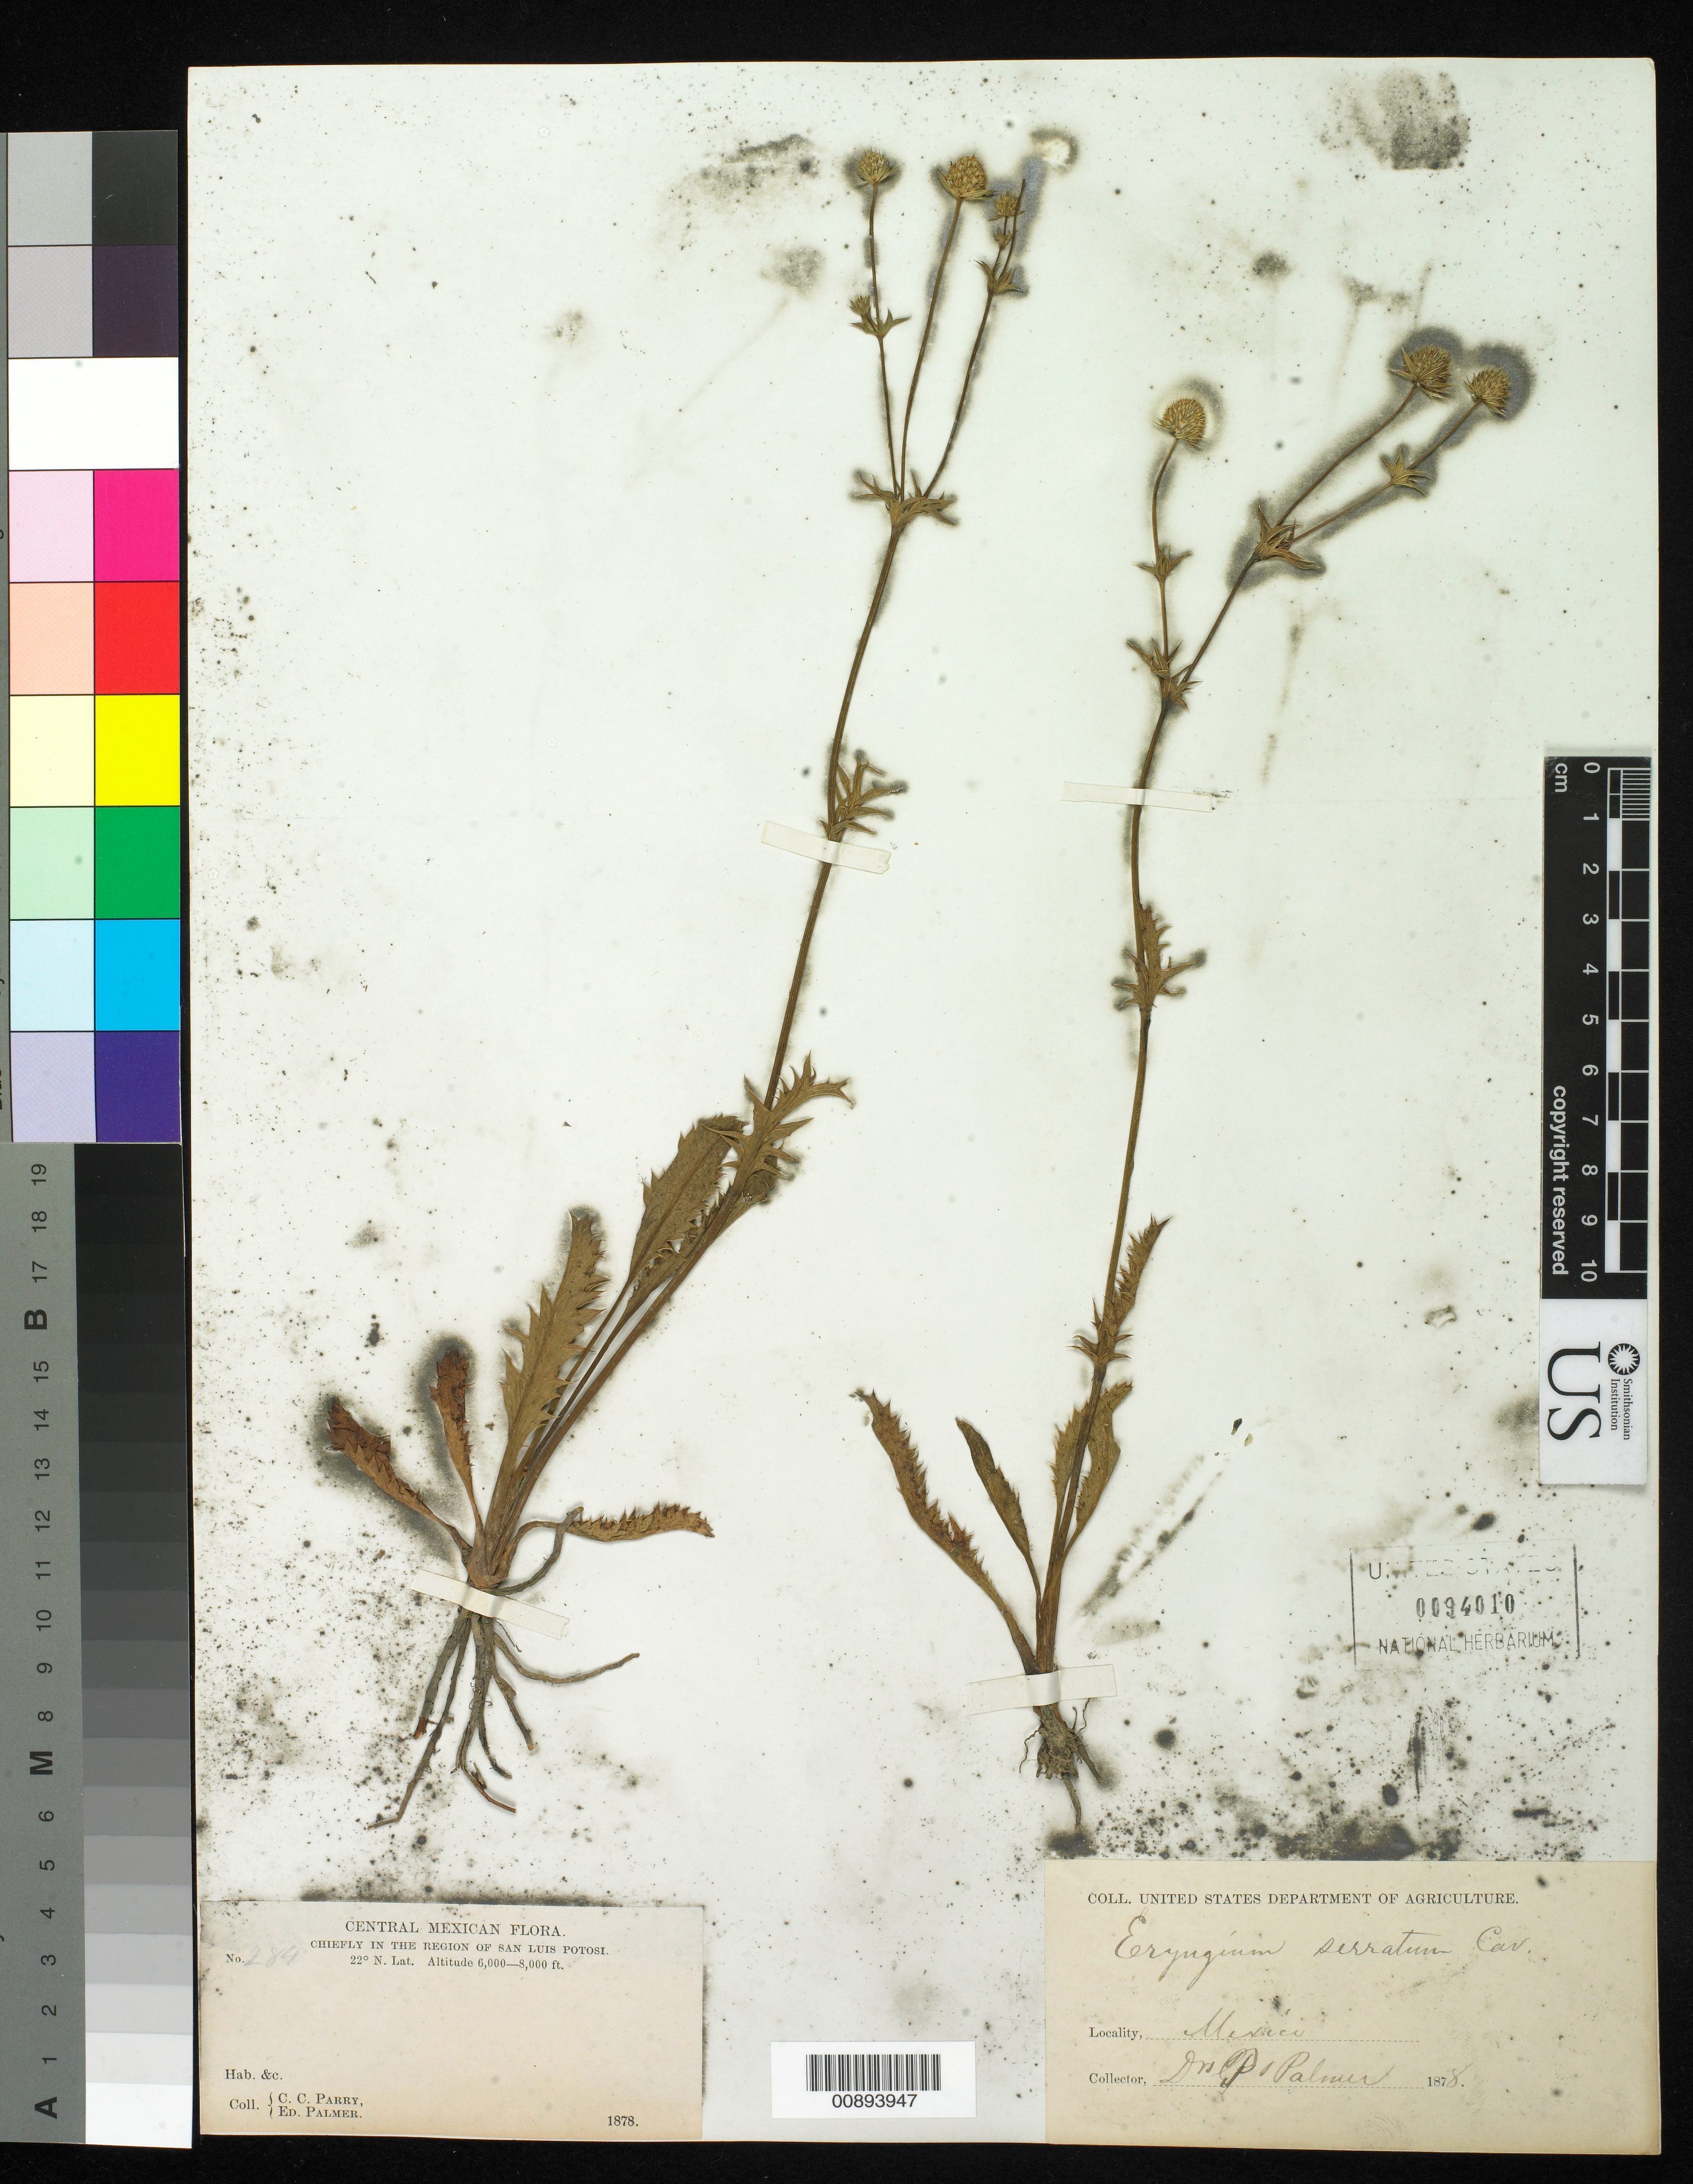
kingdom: Plantae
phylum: Tracheophyta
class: Magnoliopsida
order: Apiales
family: Apiaceae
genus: Eryngium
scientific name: Eryngium serratum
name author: Cav.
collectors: C. C. Parry & E. Palmer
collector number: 284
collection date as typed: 1878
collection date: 1878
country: Mexico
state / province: San Luis Potosí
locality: Chiefly in the region of San Luis Potosí.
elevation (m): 1829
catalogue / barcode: US 94010